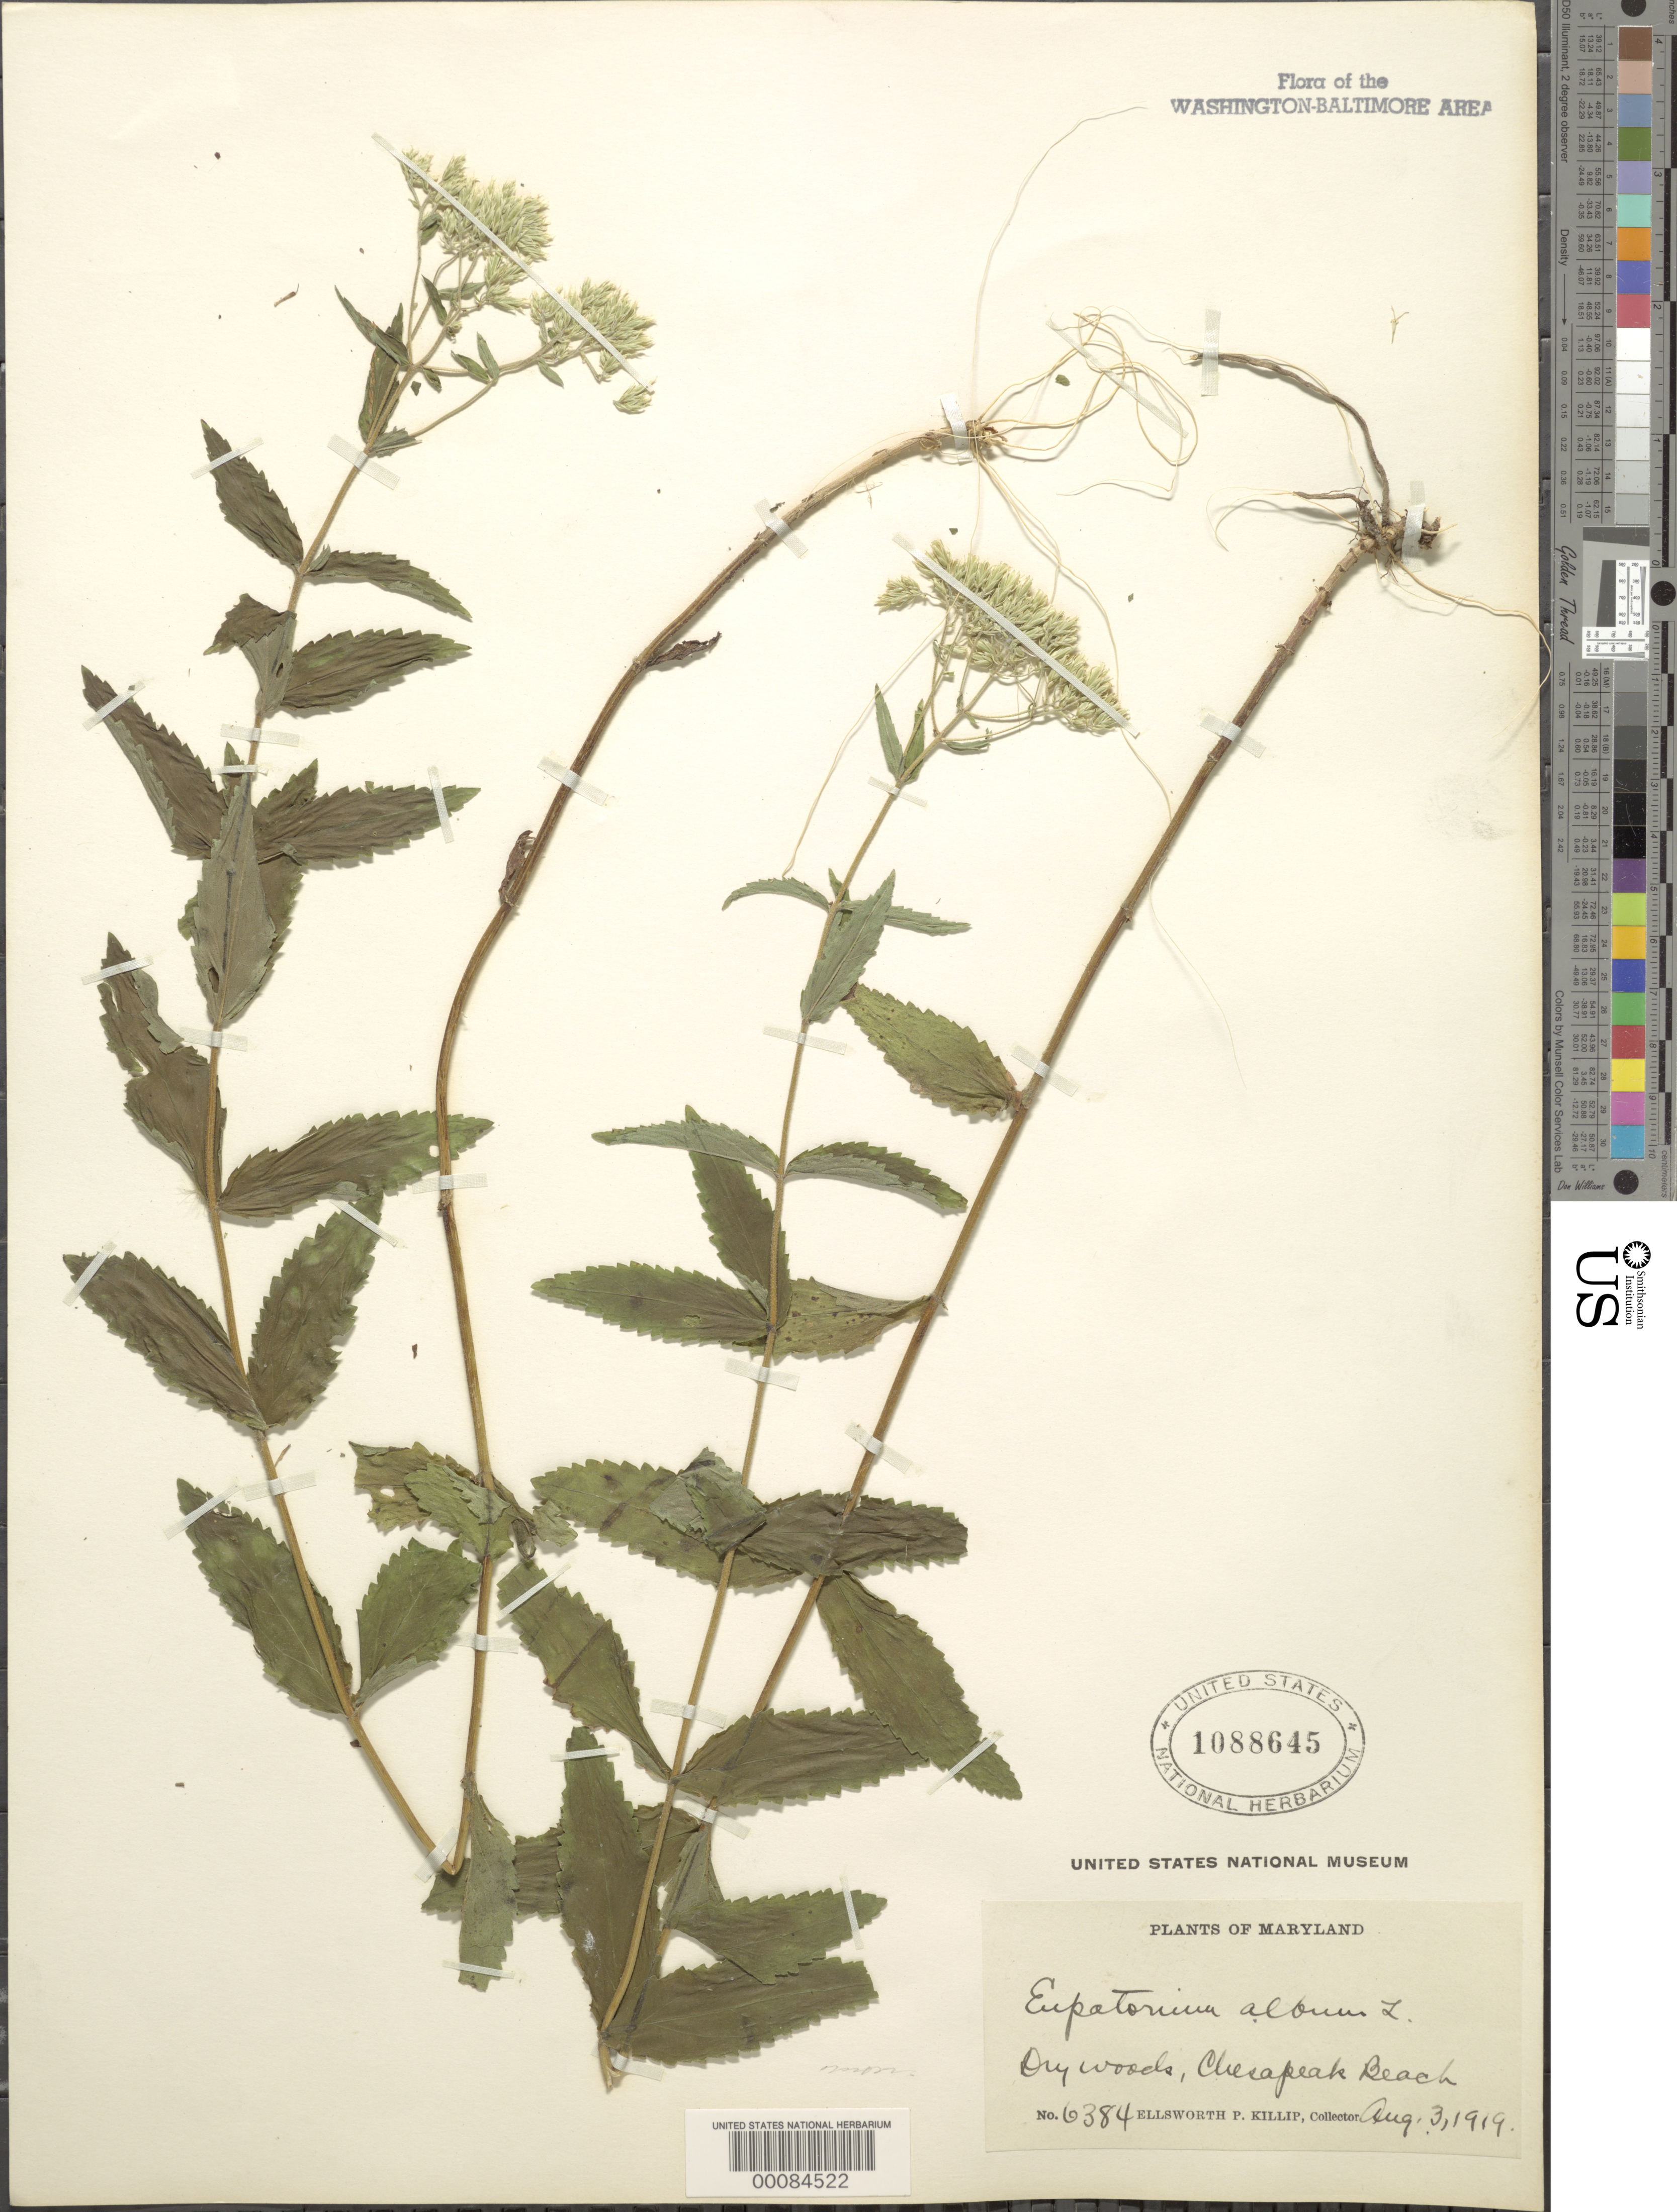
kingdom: Plantae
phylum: Tracheophyta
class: Magnoliopsida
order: Asterales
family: Asteraceae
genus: Eupatorium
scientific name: Eupatorium album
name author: L.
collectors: E. P. Killip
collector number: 6384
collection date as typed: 03 Aug 1919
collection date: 1919-08-03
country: United States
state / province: Maryland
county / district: Calvert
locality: Chesapeake Beach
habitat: Dry woods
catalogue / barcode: US 1088645